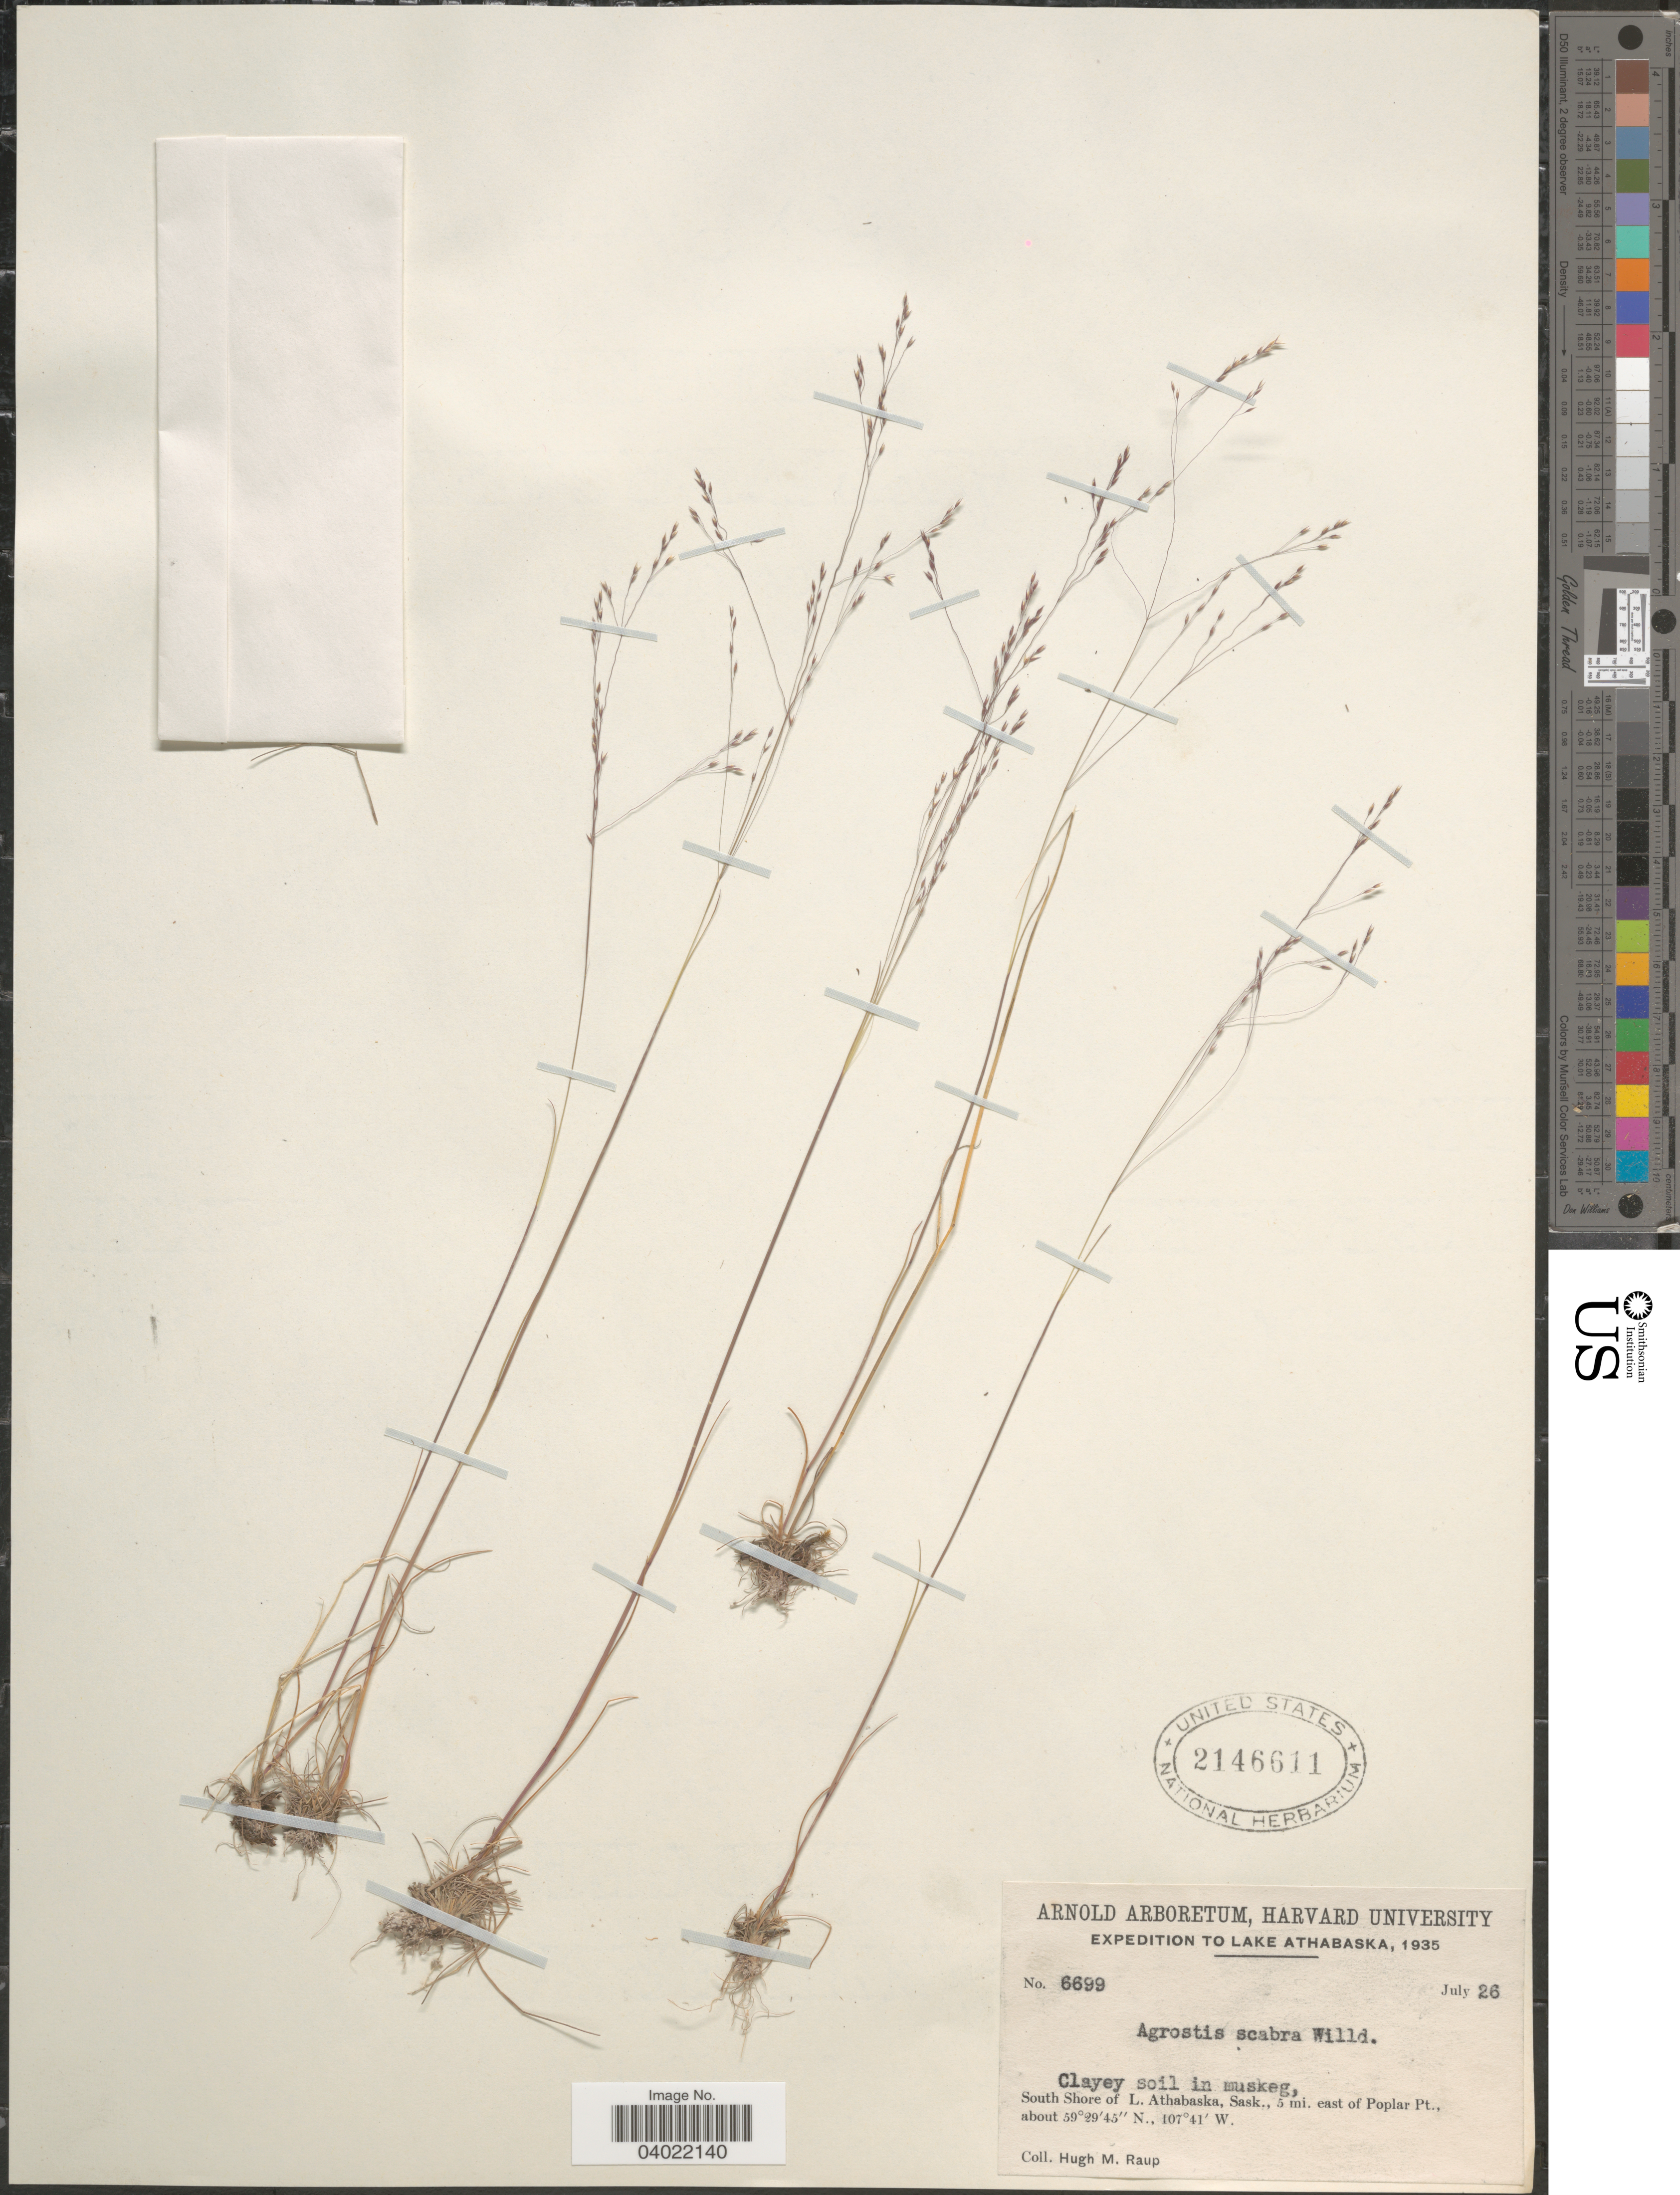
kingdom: Plantae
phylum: Tracheophyta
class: Liliopsida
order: Poales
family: Poaceae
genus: Agrostis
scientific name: Agrostis scabra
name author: Willd.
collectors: H. Raup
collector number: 6699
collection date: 1935-07-26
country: Canada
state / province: Saskatchewan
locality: Lake Athabaska. South Shore of L. Athabaska, 5 mi. east of Polar Pt.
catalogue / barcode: US 2146611